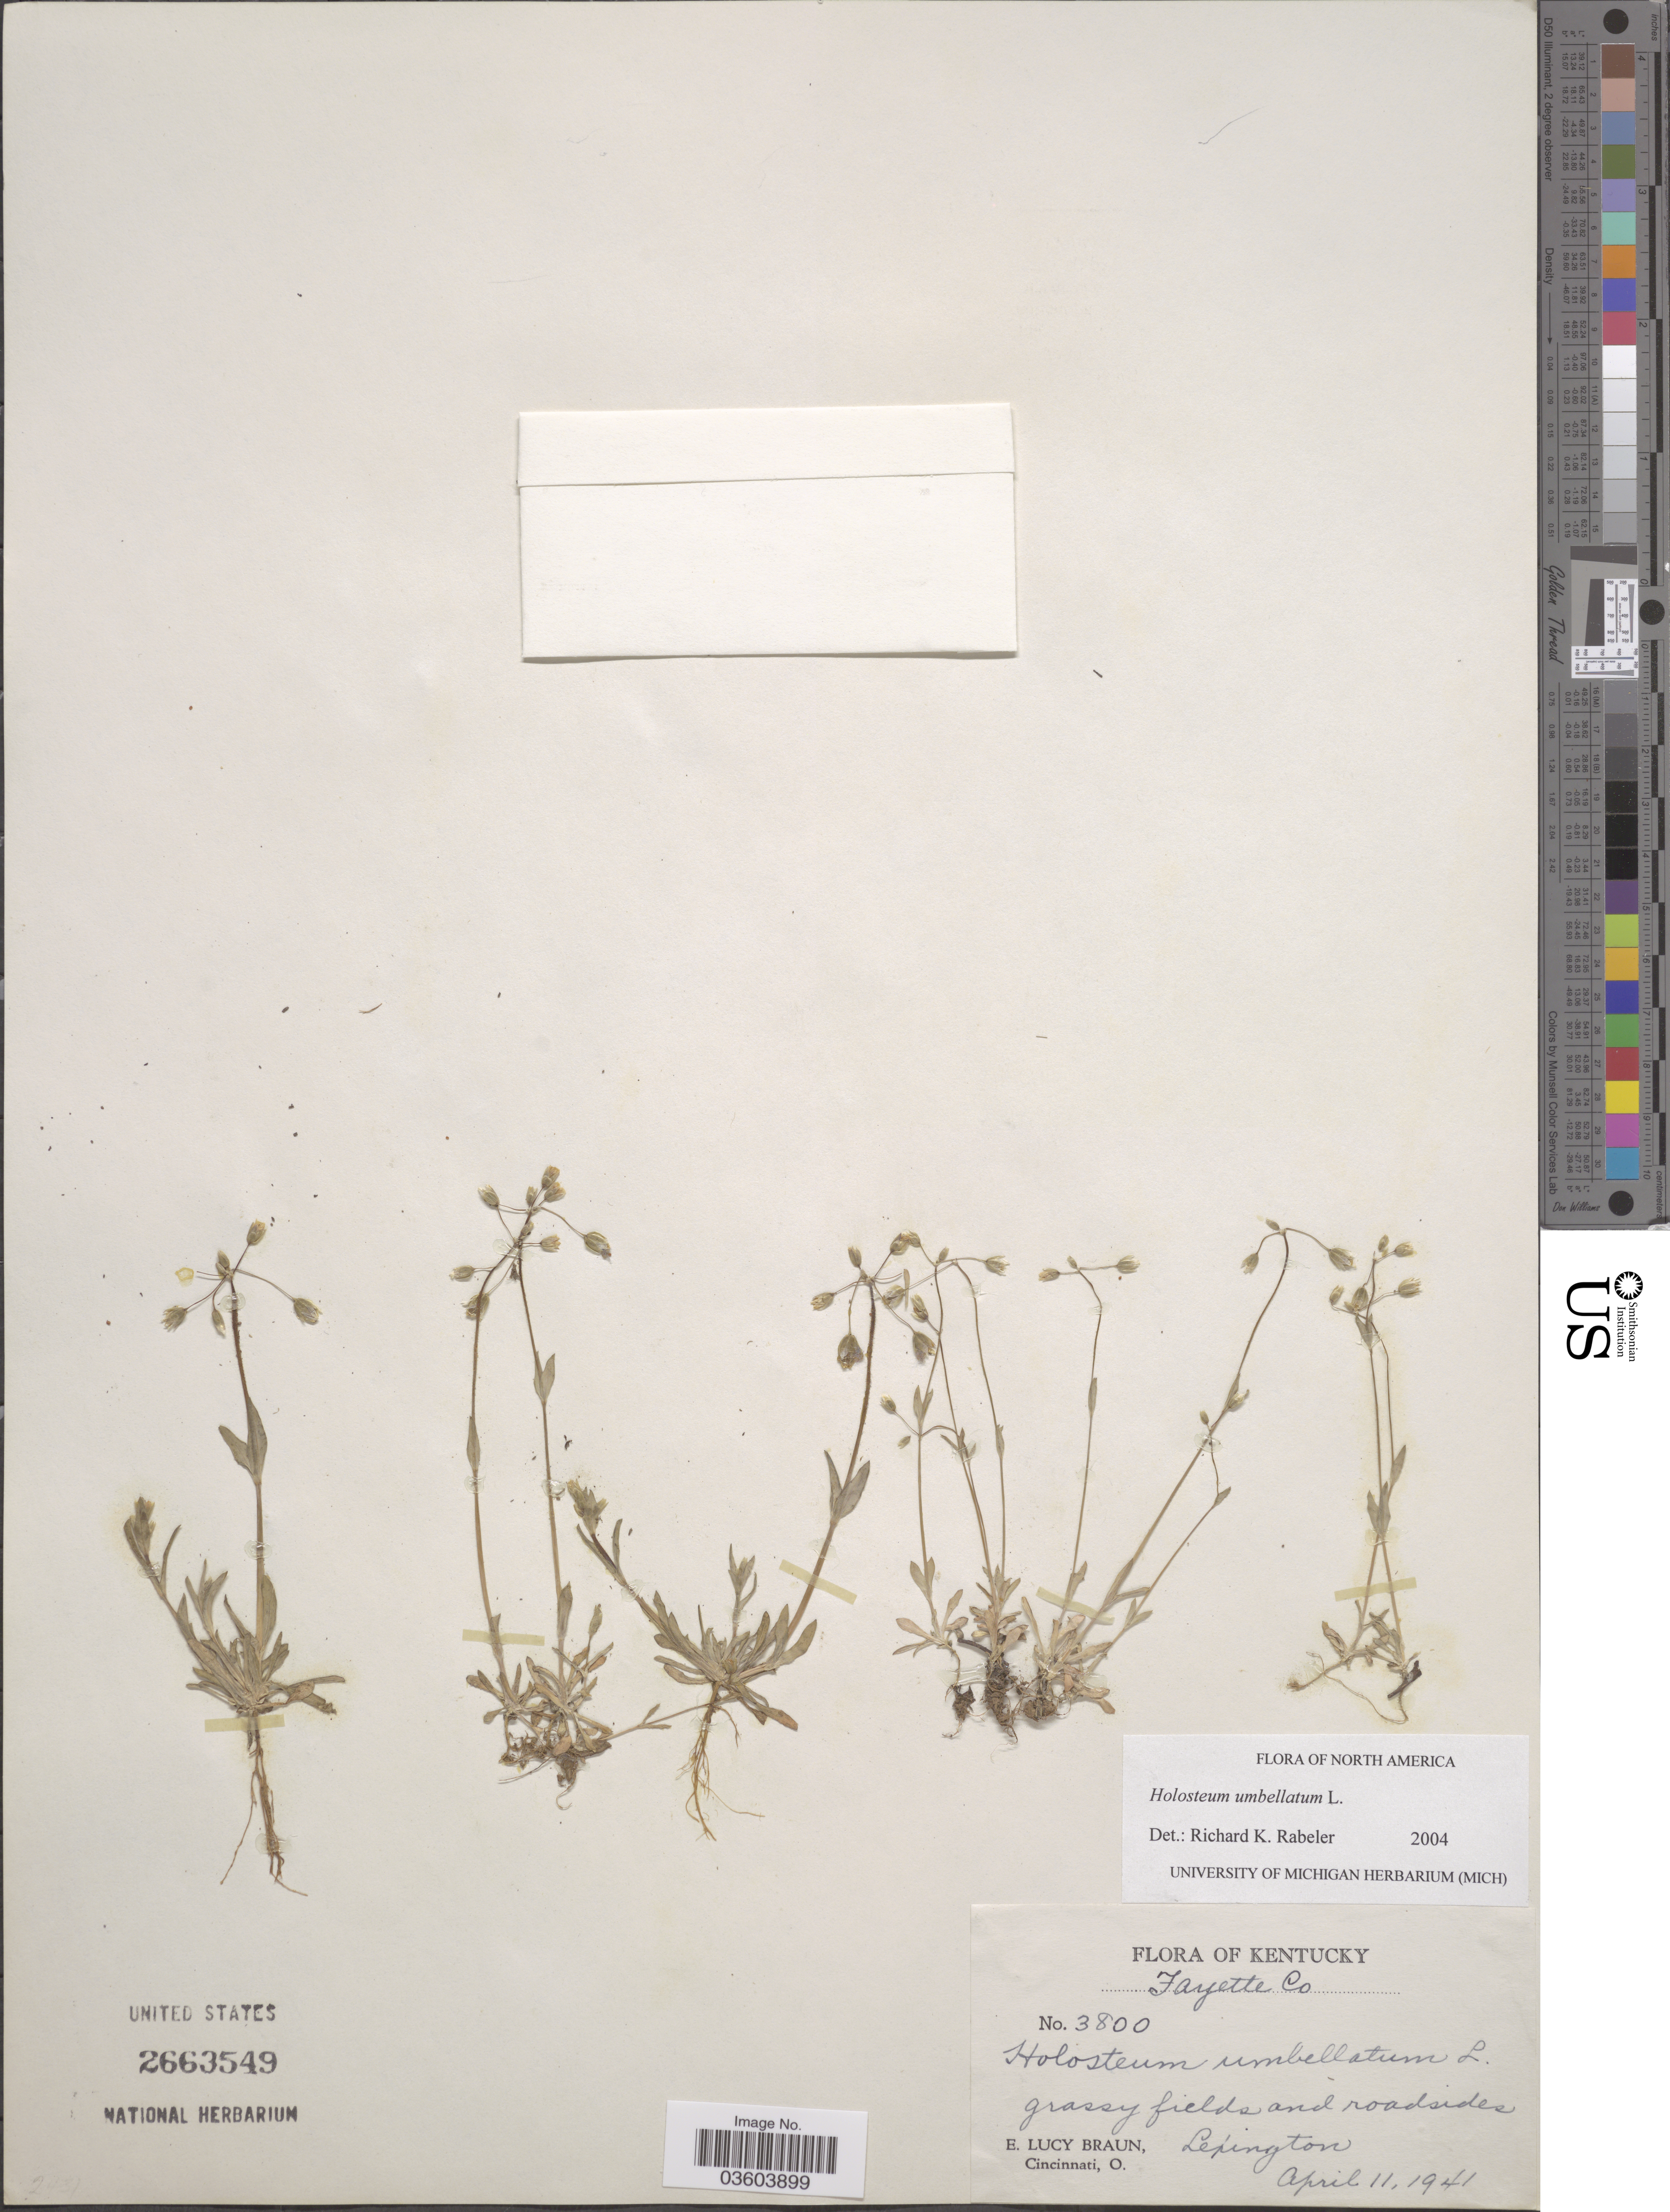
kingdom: Plantae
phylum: Tracheophyta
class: Magnoliopsida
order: Caryophyllales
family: Caryophyllaceae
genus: Holosteum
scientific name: Holosteum umbellatum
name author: L.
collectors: E. L. Braun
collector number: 3800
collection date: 1941-04-11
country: United States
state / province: Kentucky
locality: Fayette Co. Lexington.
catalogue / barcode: US 2663549